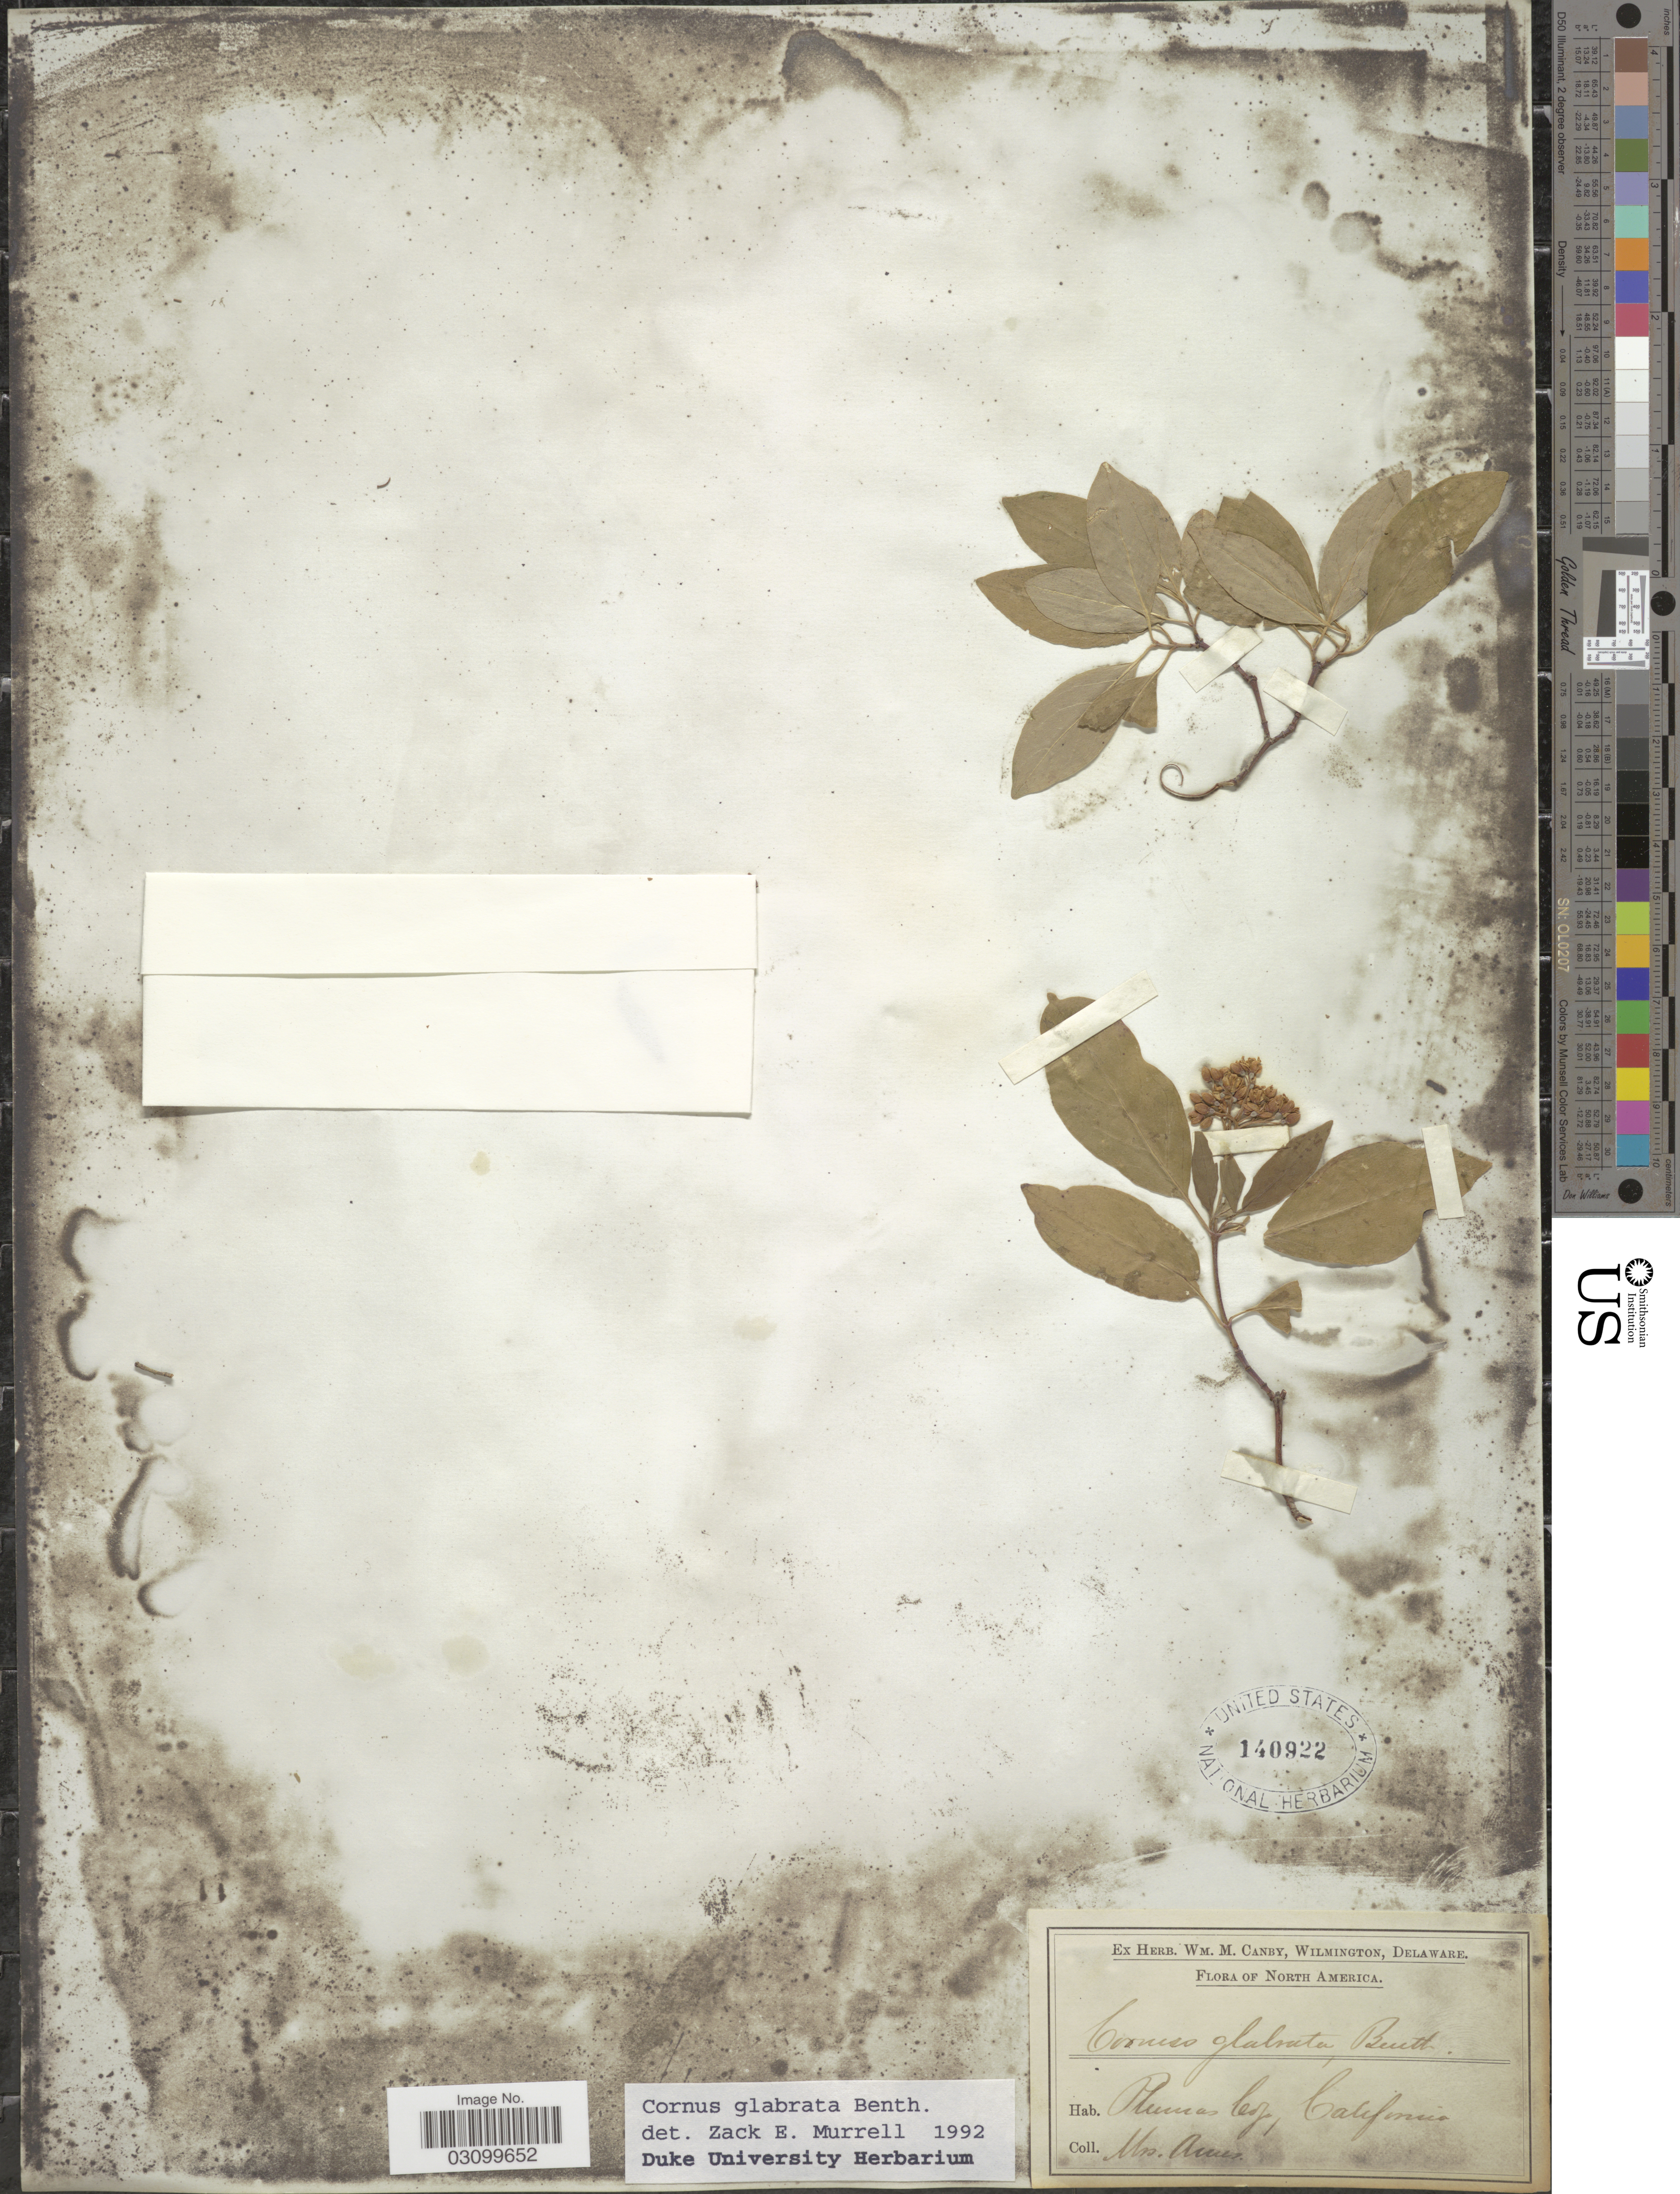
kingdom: Plantae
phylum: Tracheophyta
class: Magnoliopsida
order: Cornales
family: Cornaceae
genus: Cornus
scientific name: Cornus glabrata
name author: Benth.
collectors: Austin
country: United States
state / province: California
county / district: Plumas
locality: Plumas Co.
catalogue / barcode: US 140922